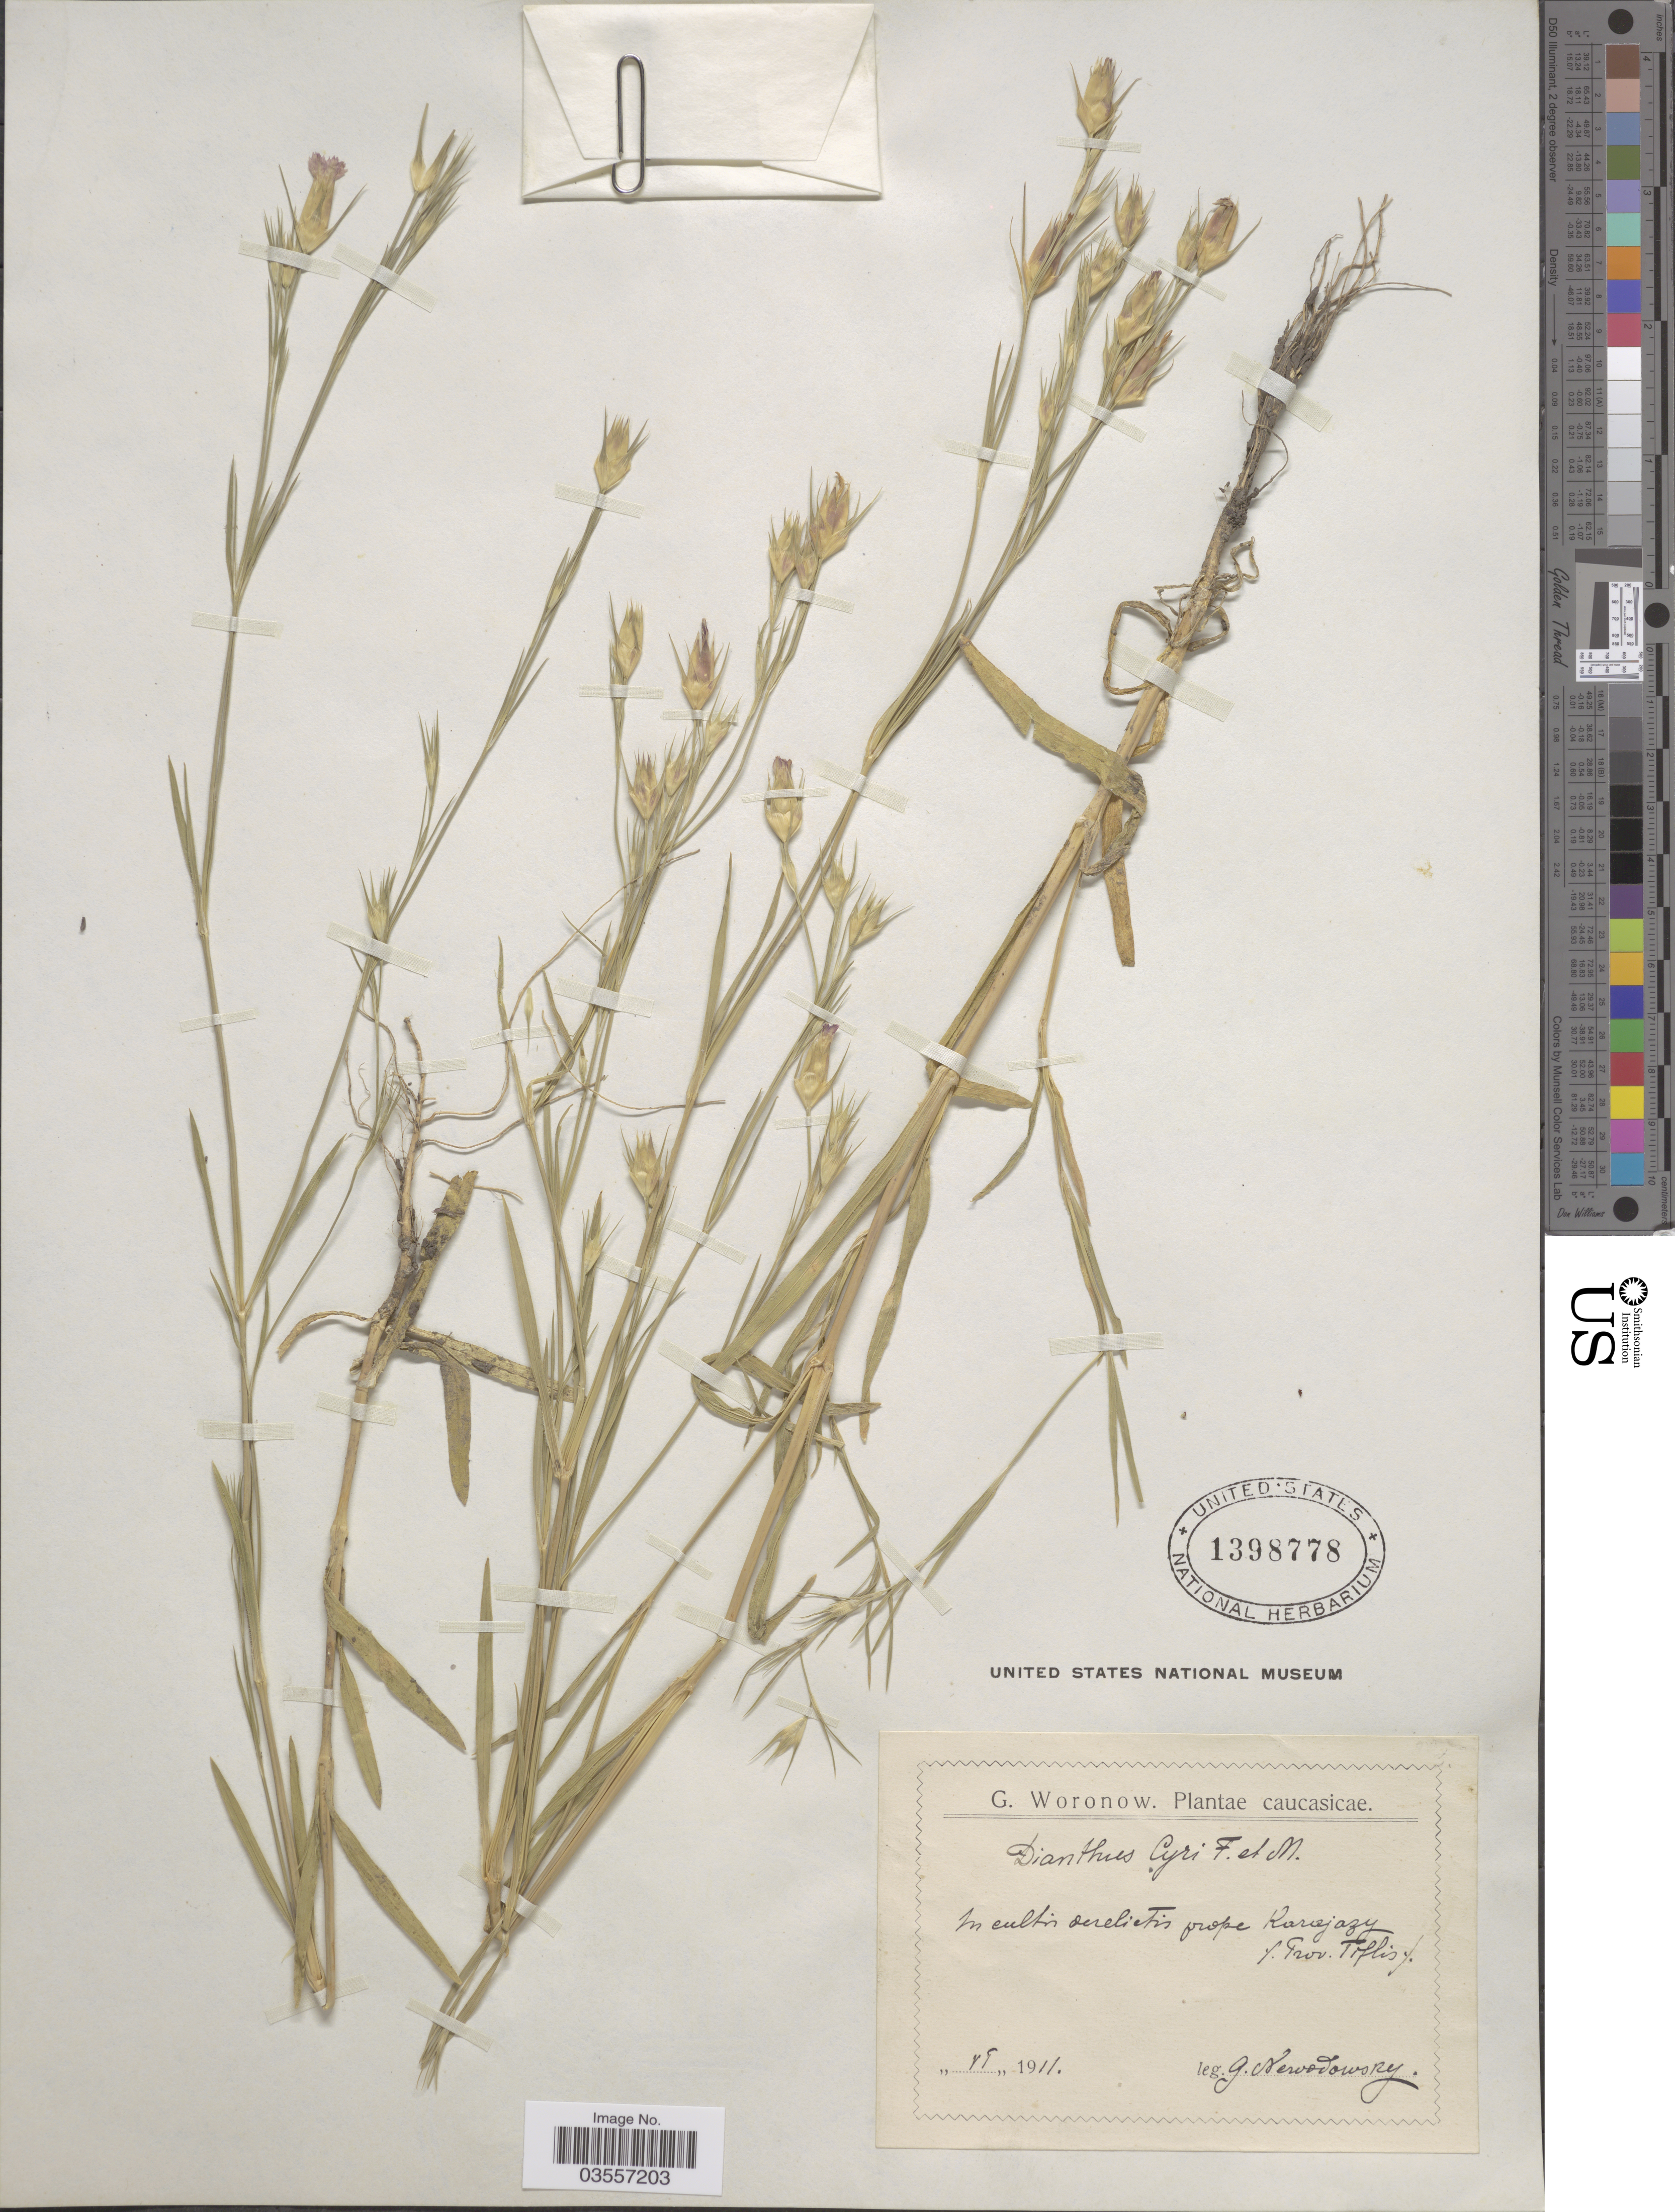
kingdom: Plantae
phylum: Tracheophyta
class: Magnoliopsida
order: Caryophyllales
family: Caryophyllaceae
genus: Dianthus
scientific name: Dianthus cyri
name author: Fisch. & C.A. Mey.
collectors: G. Nervodowsky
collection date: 1911-06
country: Georgia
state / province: Tbilisi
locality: Caucasicae. In cultis derelictis prope Karajazy (Prov. Tiflis).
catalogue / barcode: US 1398778